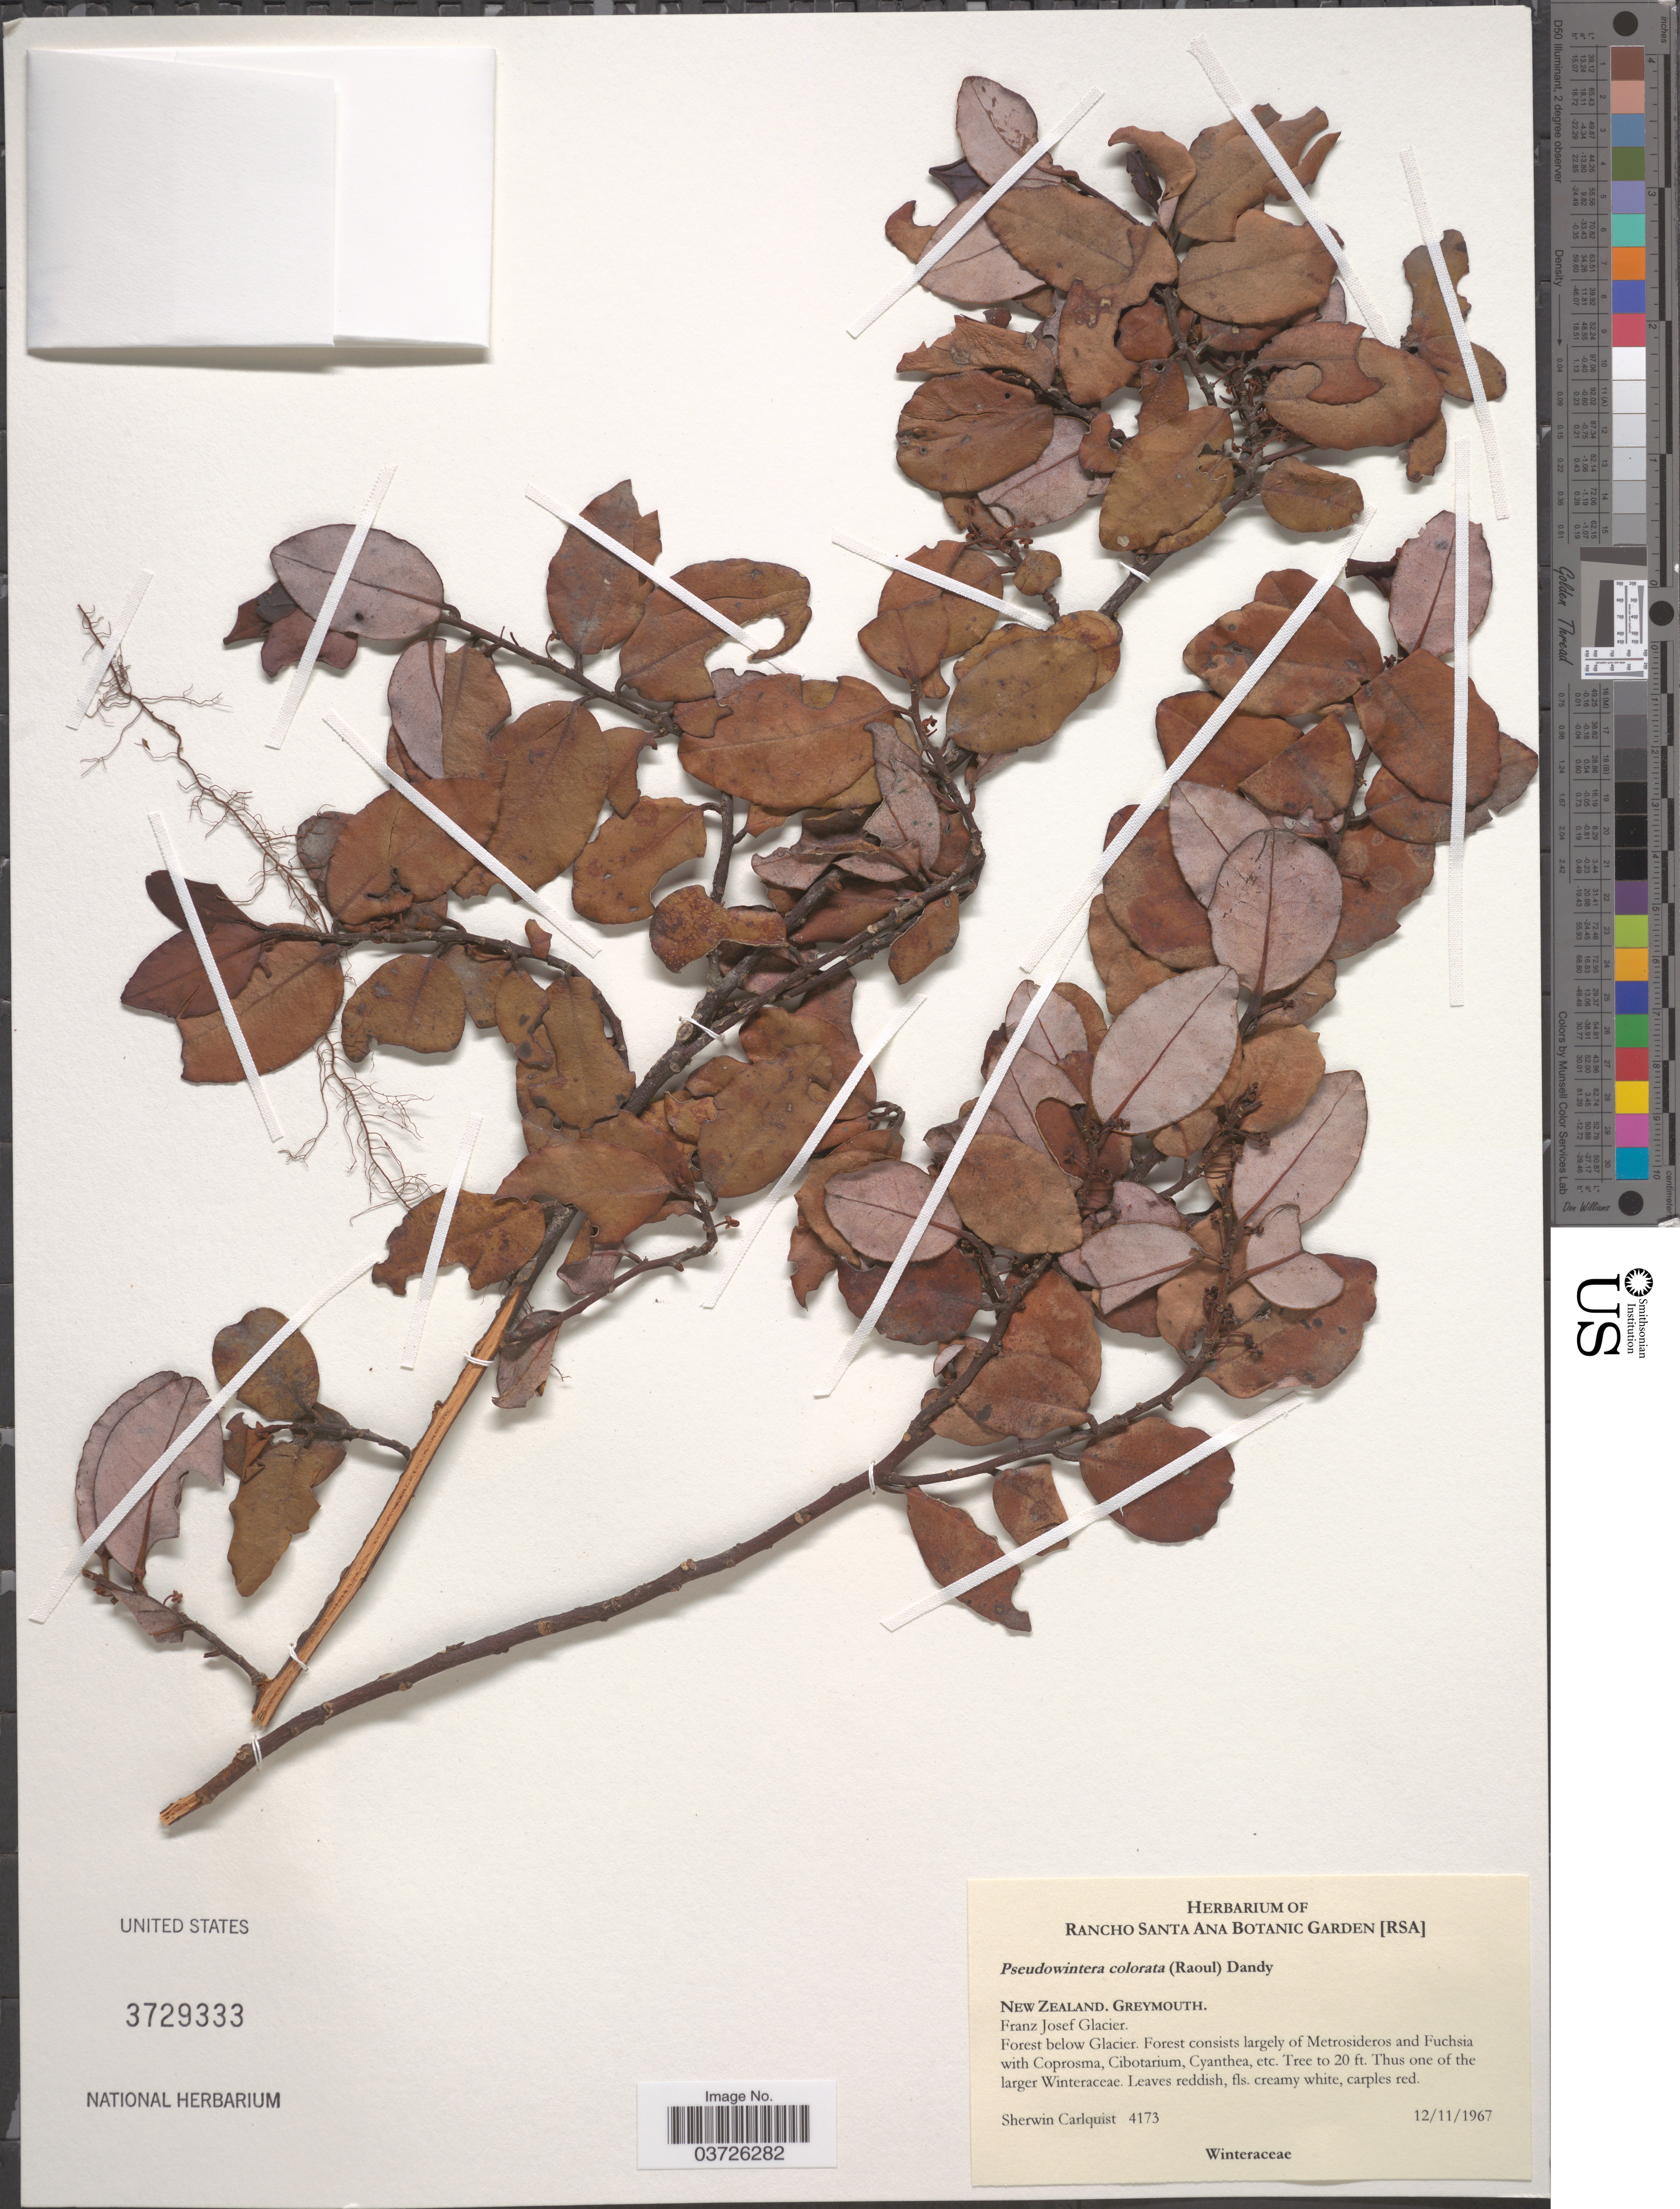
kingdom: Plantae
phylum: Tracheophyta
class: Magnoliopsida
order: Canellales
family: Winteraceae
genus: Pseudowintera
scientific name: Pseudowintera colorata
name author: (Raoul) Dandy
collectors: S. Carlquist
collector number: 4173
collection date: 1967-11-12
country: New Zealand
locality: Greymouth. Franz Josef Glacier. Forest below Glacier.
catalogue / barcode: US 3729333